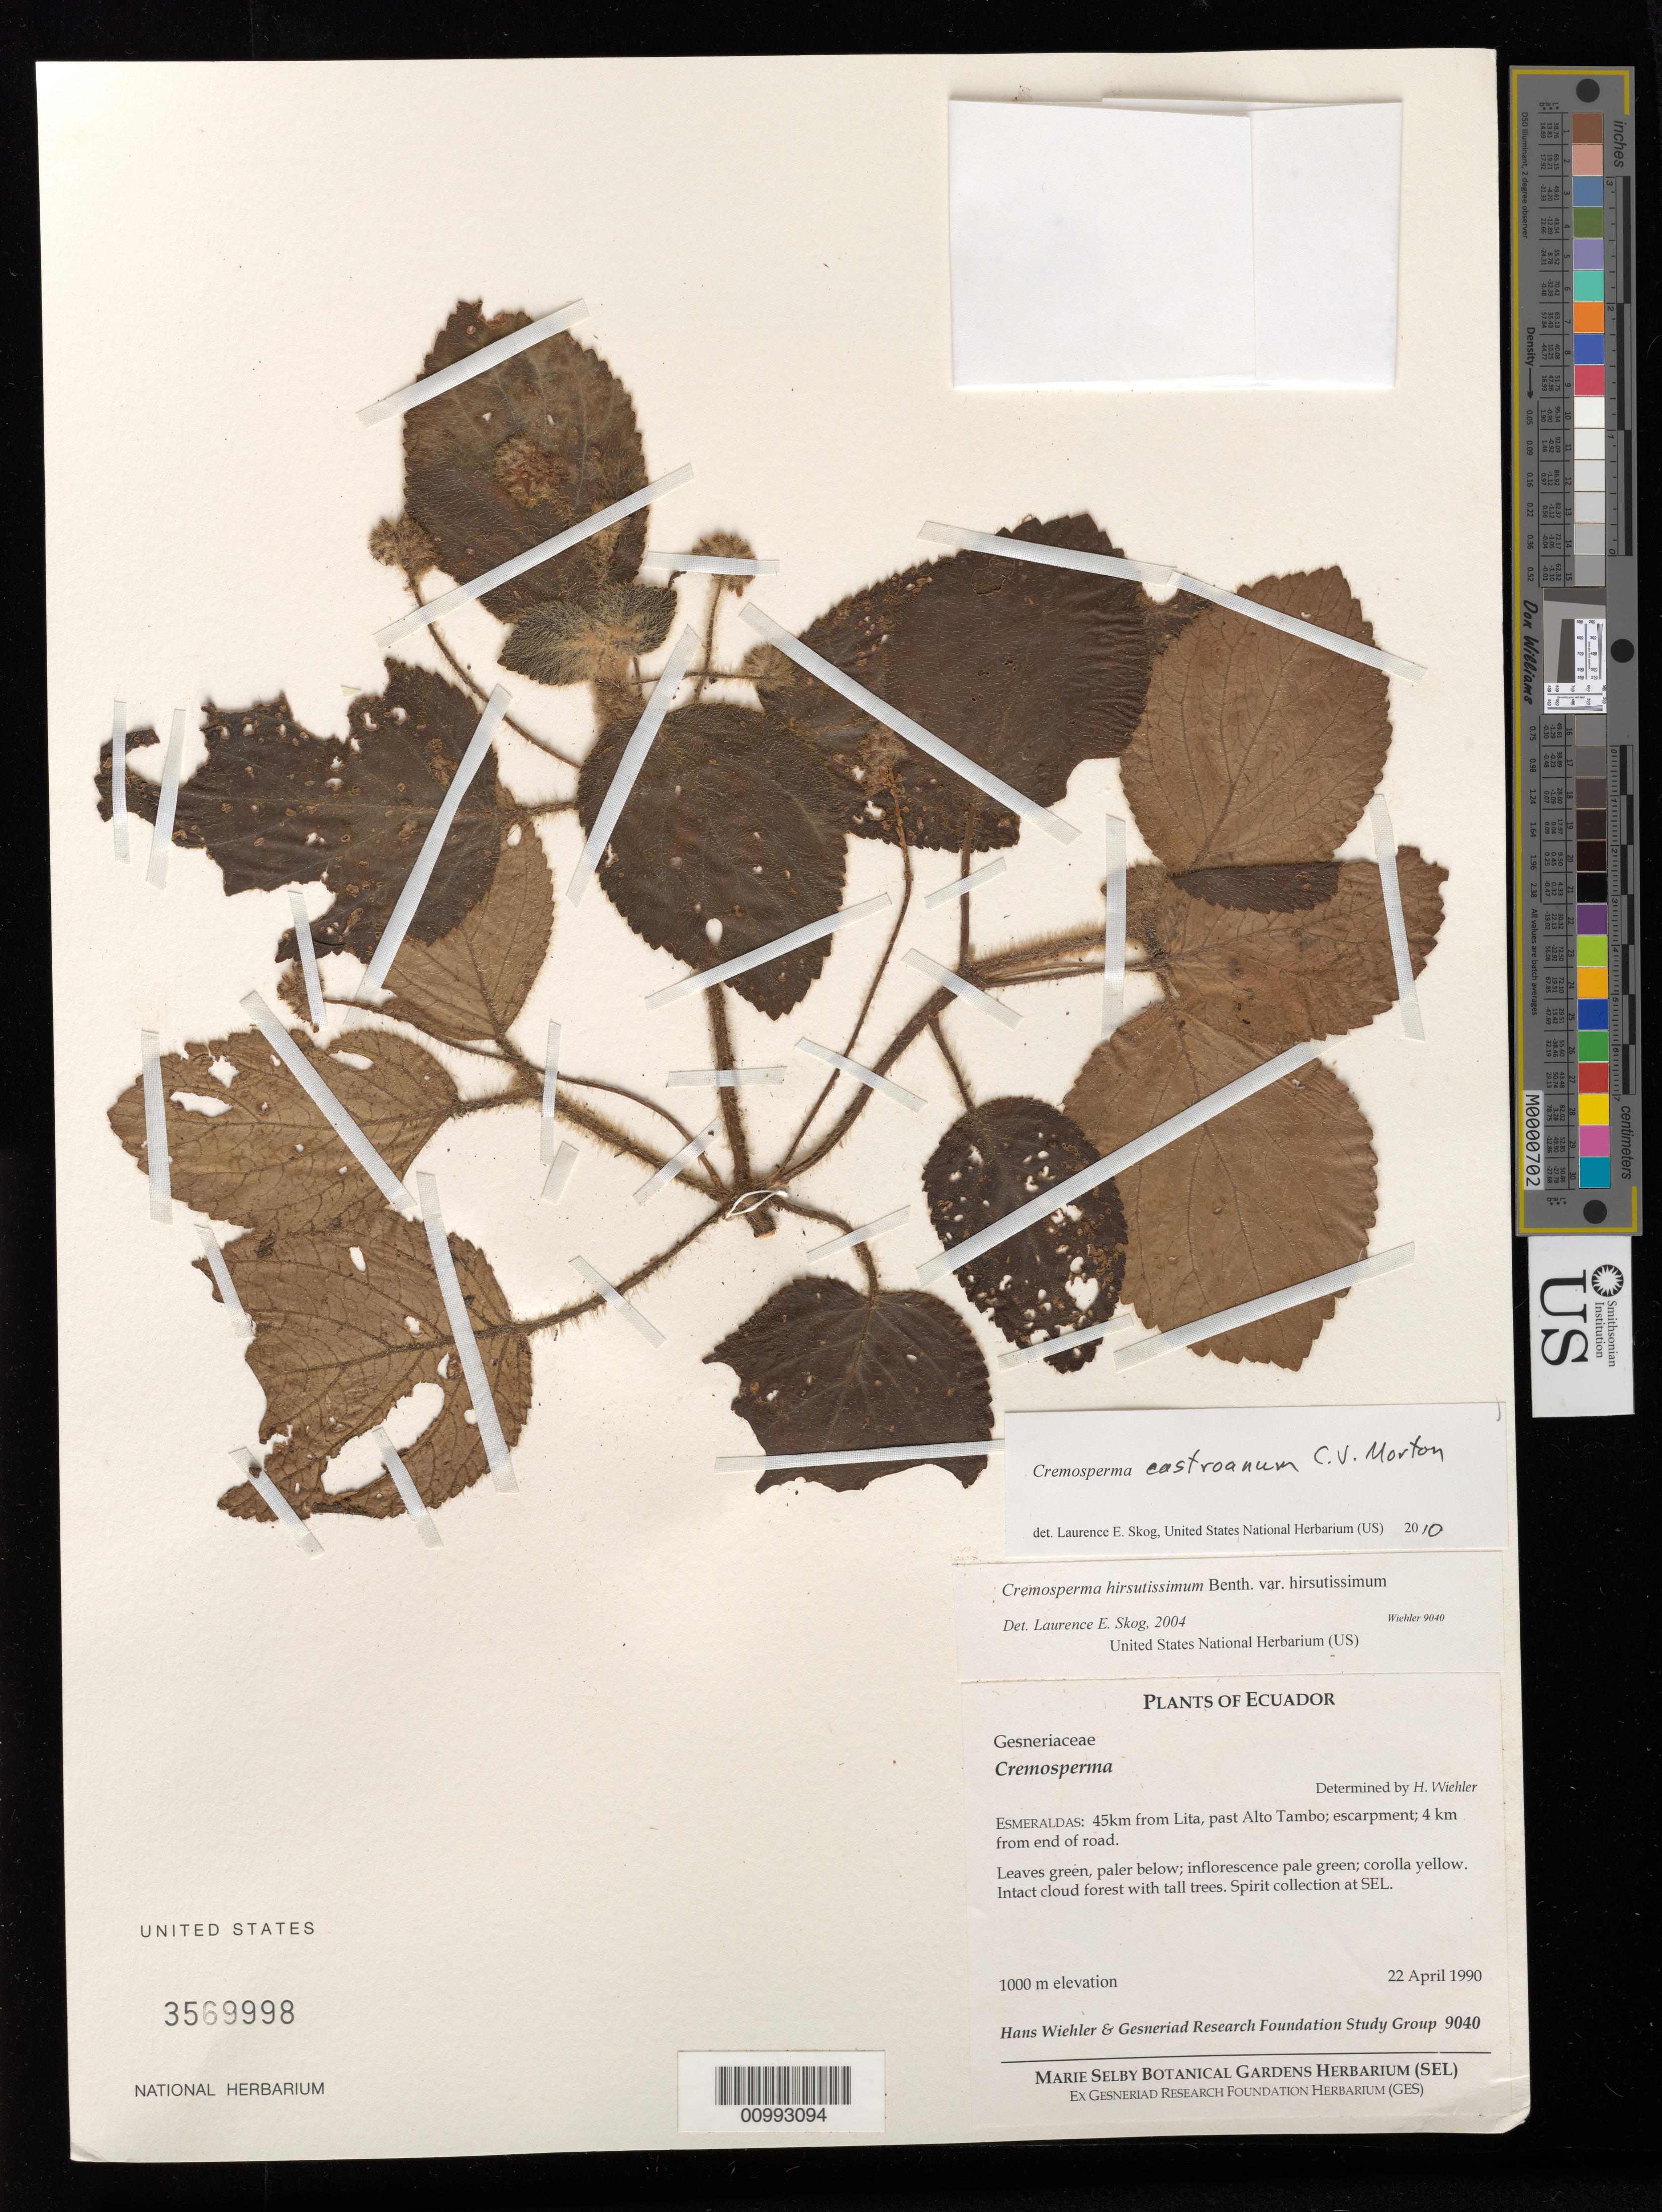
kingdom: Plantae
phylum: Tracheophyta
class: Magnoliopsida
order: Lamiales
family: Gesneriaceae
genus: Cremosperma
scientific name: Cremosperma castroanum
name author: C.V. Morton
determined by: Skog, Laurence E.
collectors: H. J. Wiehler & Gesneriad Research Foundation Study Group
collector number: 9040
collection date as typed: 22 Apr 1990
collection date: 1990-04-22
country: Ecuador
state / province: Esmeraldas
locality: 45km from Lita, past Alto Tambo; escarpment; 4 km from end of road.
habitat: Intact cloud forest with tall trees.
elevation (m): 1000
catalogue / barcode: US 3569998